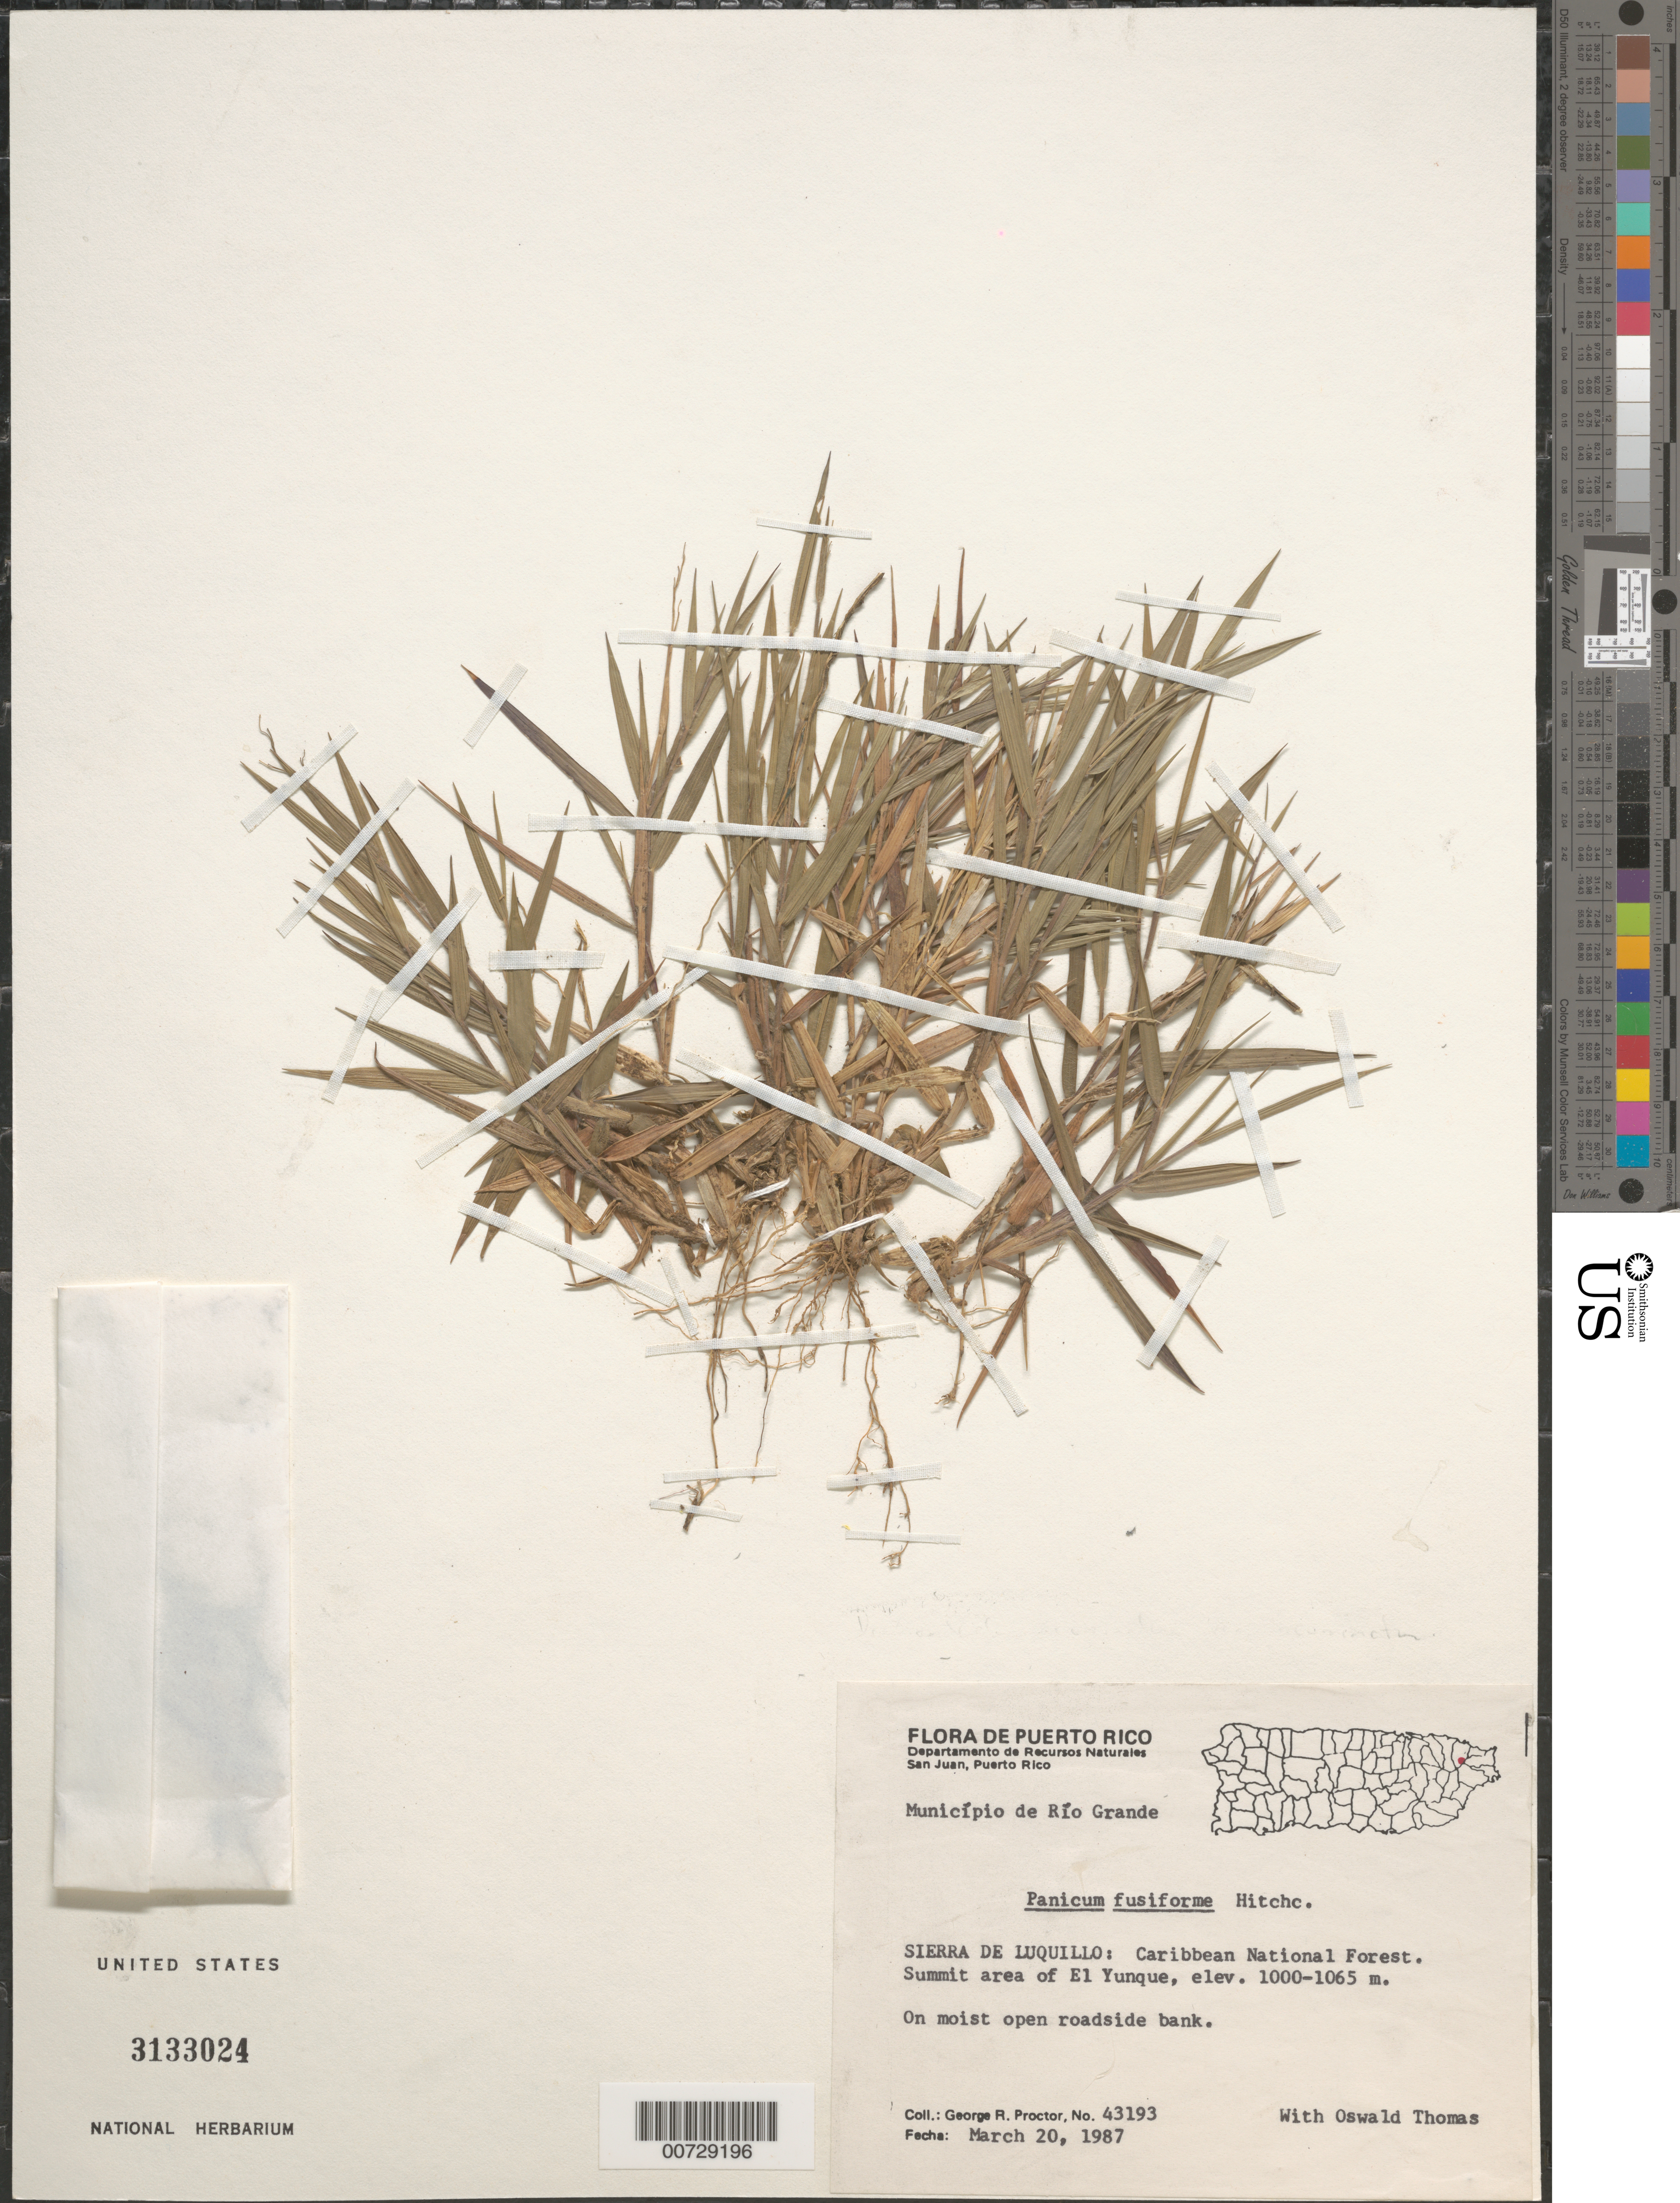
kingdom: Plantae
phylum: Tracheophyta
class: Liliopsida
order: Poales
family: Poaceae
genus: Dichanthelium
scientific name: Dichanthelium aciculare var. ramosum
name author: (Griseb.) Davidse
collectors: G. R. Proctor & O. Thomas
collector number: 43193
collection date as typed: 20 Mar 1987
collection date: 1987-03-20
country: Puerto Rico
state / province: Río Grande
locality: Mun. Río Grande, Sierra de Luquillo: Carib. Natl. Forest, summit of El Yunque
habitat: On moist open roadside bank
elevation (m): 1000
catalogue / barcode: US 3133024